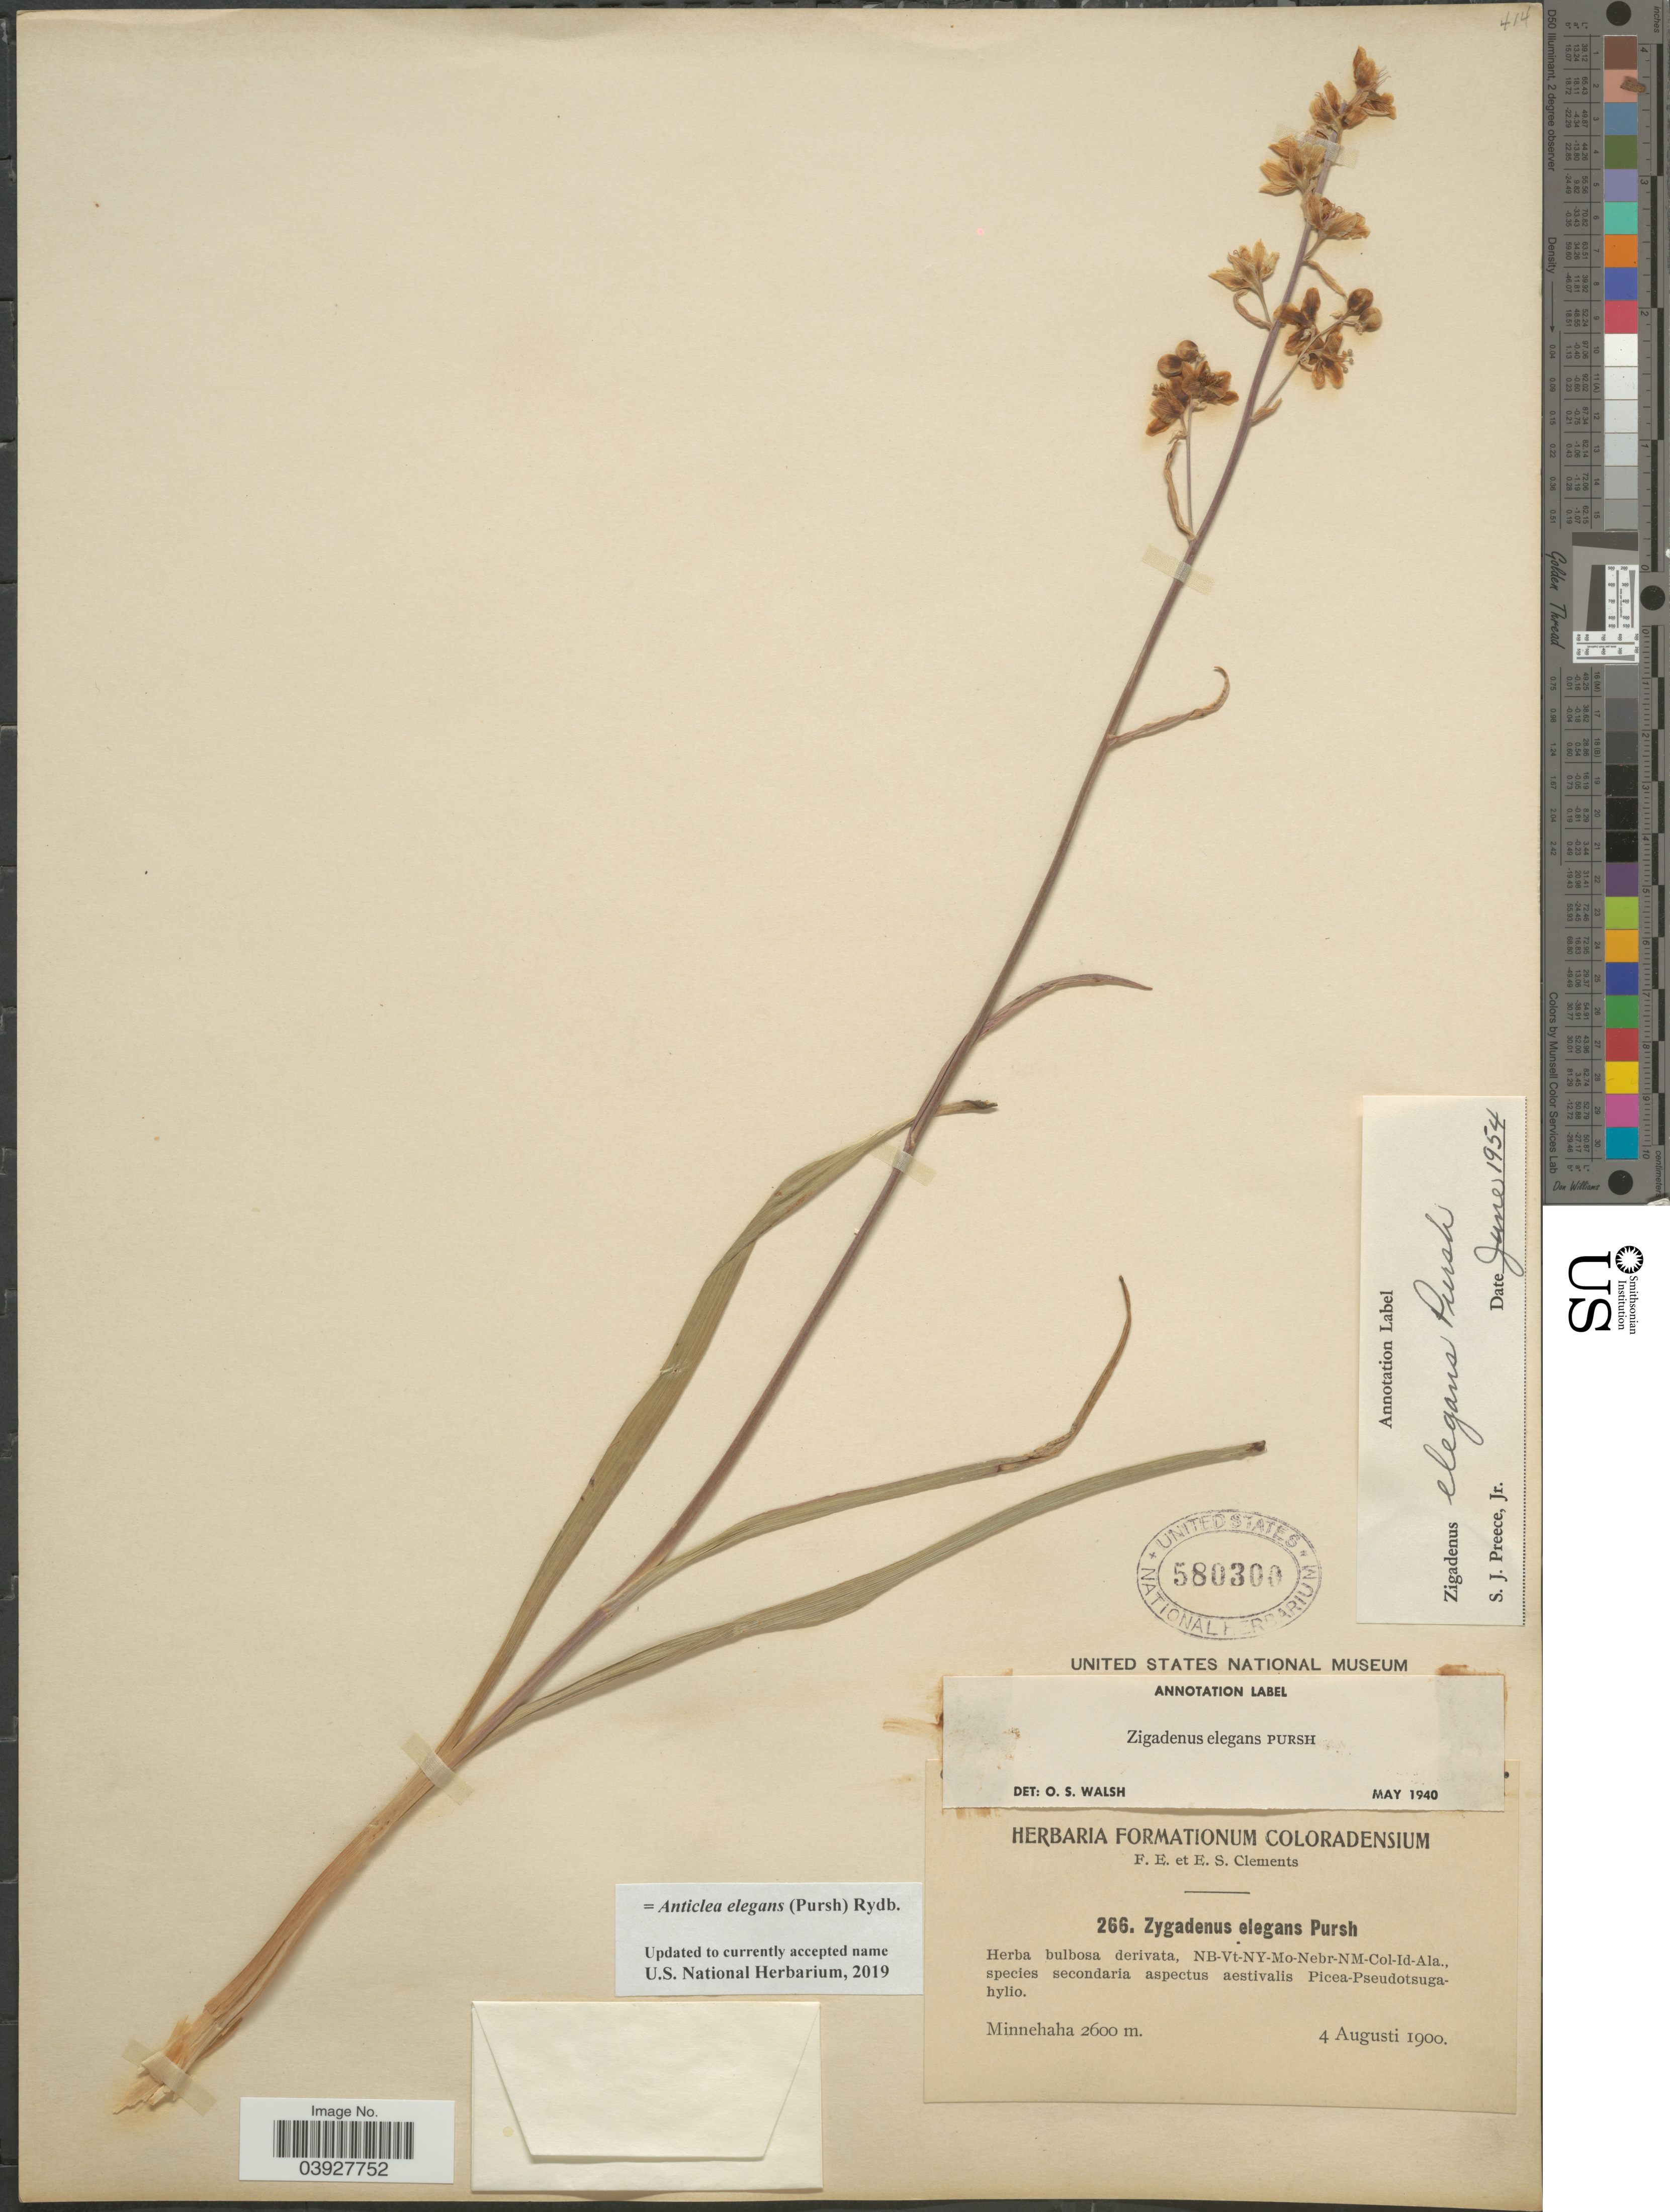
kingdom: Plantae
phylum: Tracheophyta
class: Liliopsida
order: Liliales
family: Melanthiaceae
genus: Anticlea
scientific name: Anticlea elegans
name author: (Pursh) Rydb.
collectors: F. E. Clements & E. S. Clements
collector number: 266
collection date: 1900-08-04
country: United States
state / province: Colorado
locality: Minnehaha.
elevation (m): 2600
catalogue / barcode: US 580300